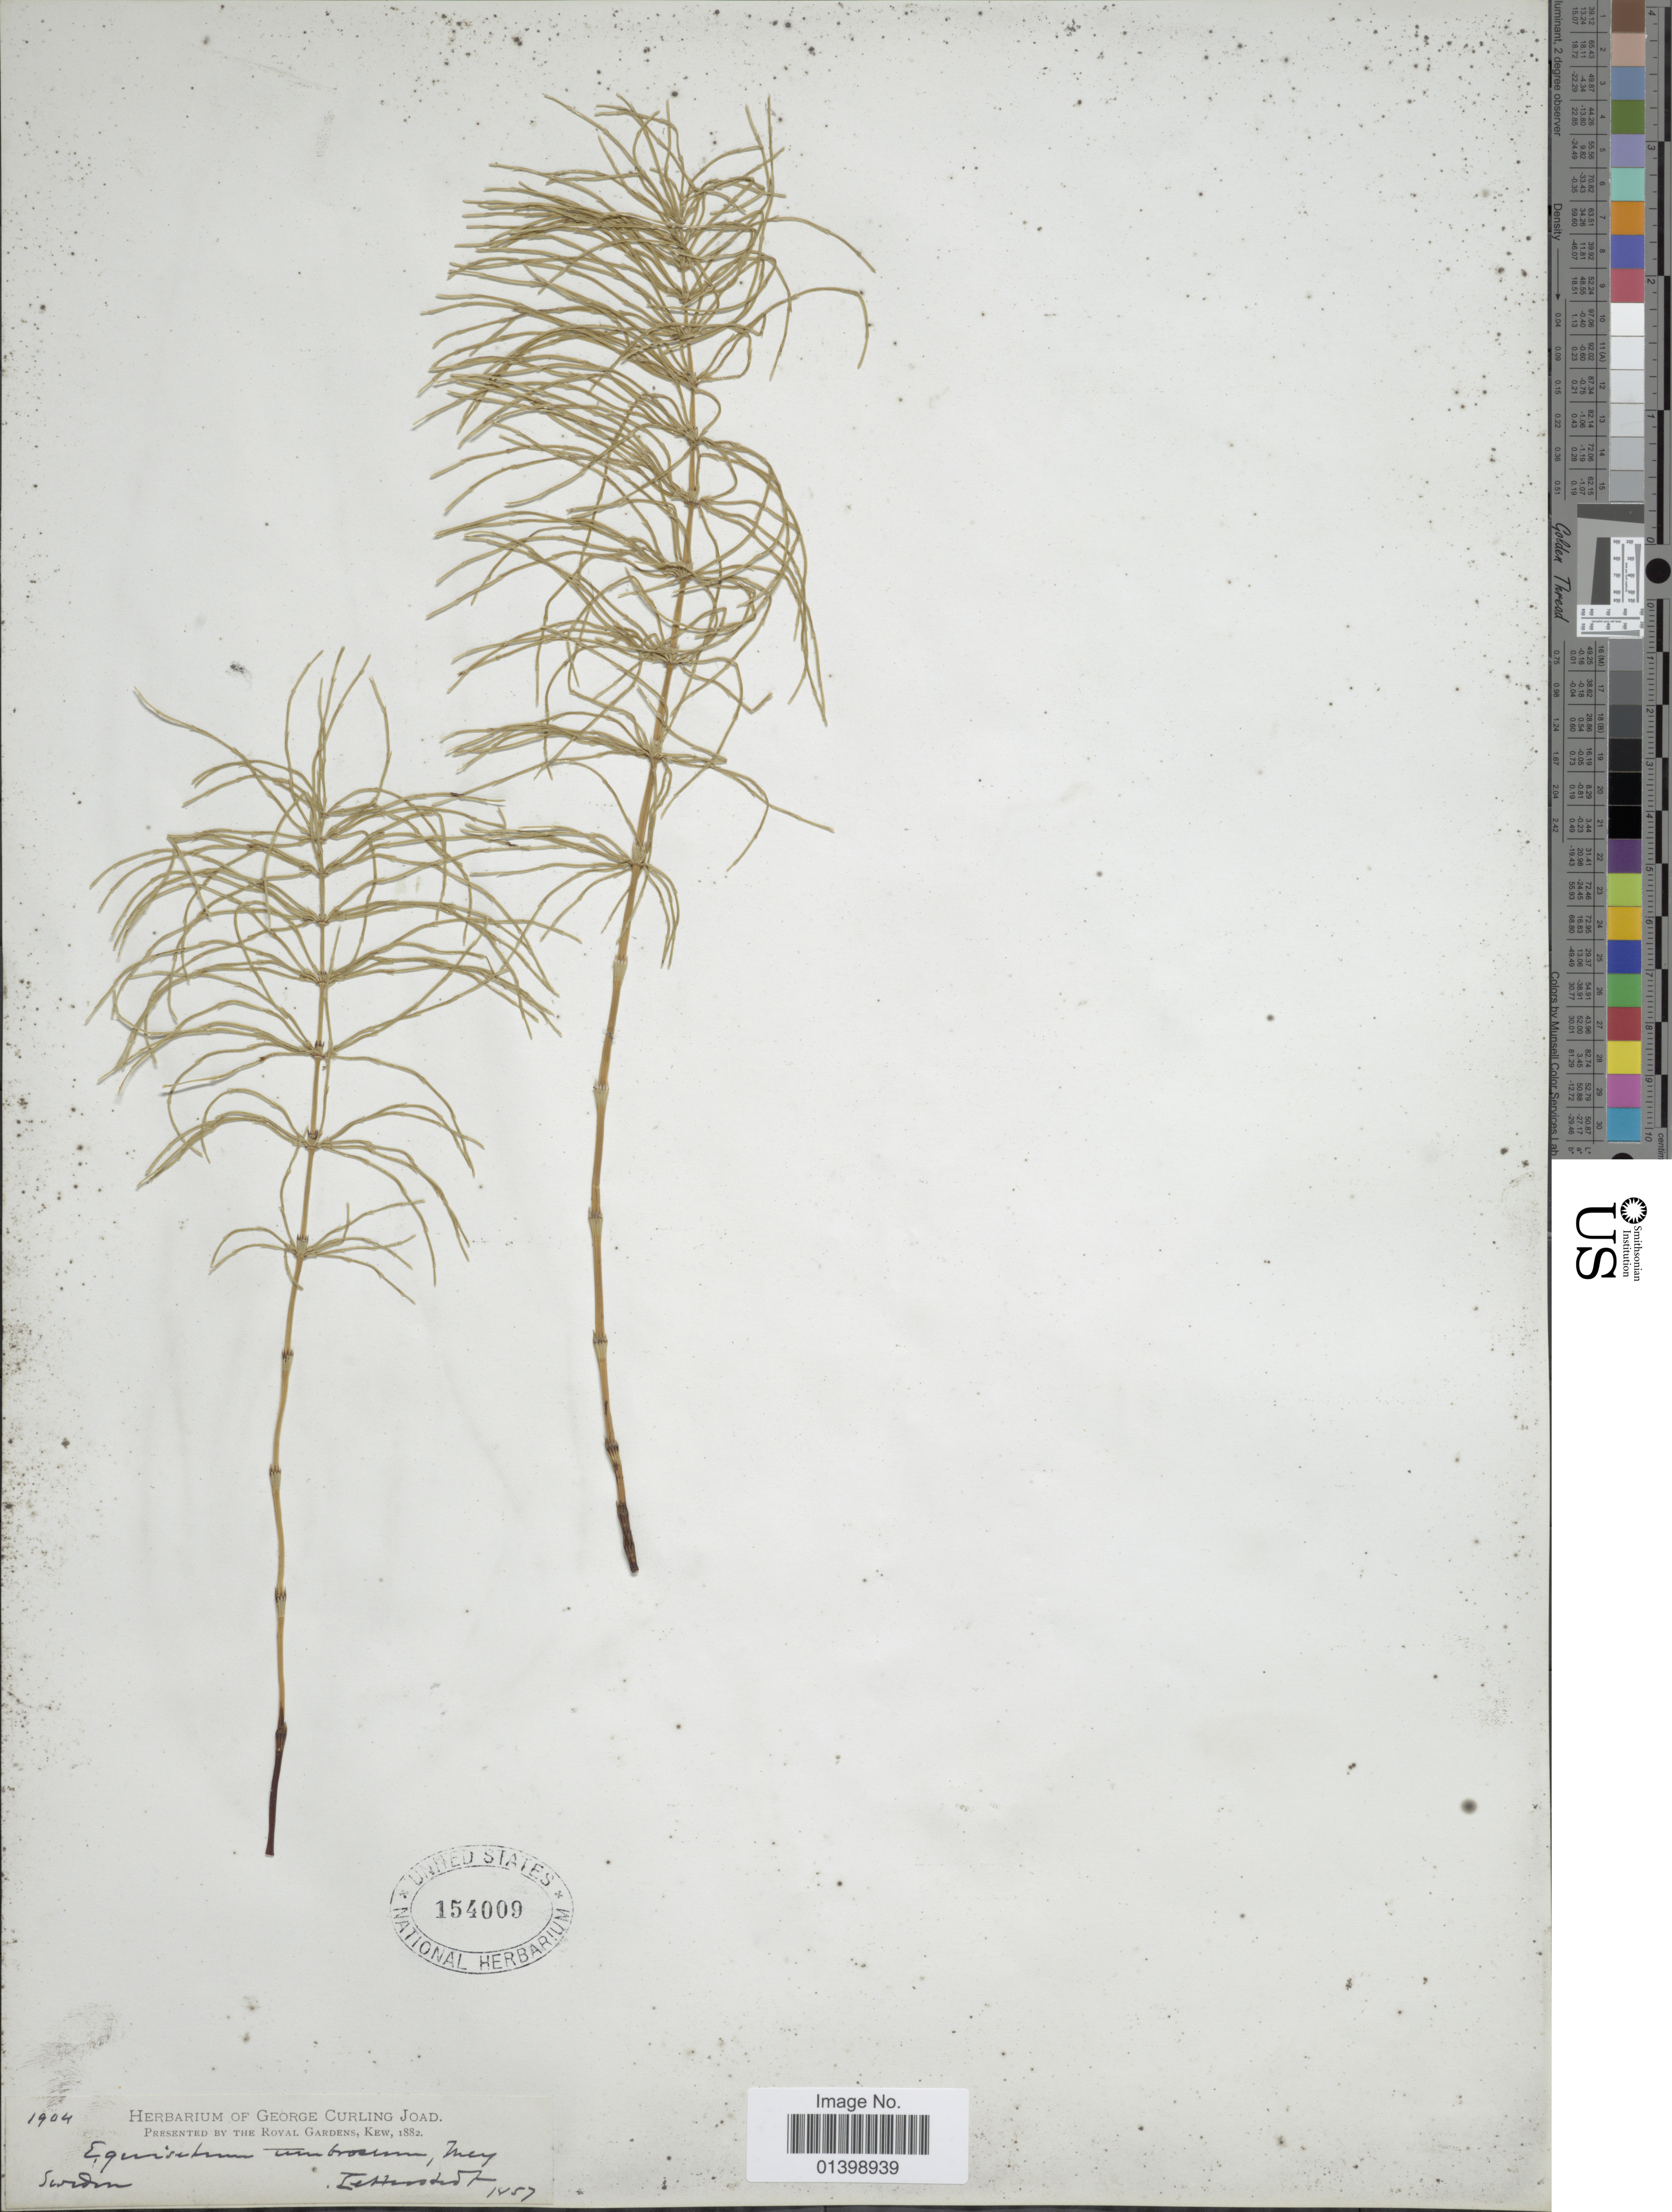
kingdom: Plantae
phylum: Tracheophyta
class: Polypodiopsida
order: Equisetales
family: Equisetaceae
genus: Equisetum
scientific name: Equisetum pratense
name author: Ehrh.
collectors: ex herb. George Curling Joad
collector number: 1904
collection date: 1857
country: Sweden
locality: Iehanstadt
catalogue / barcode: US 154009